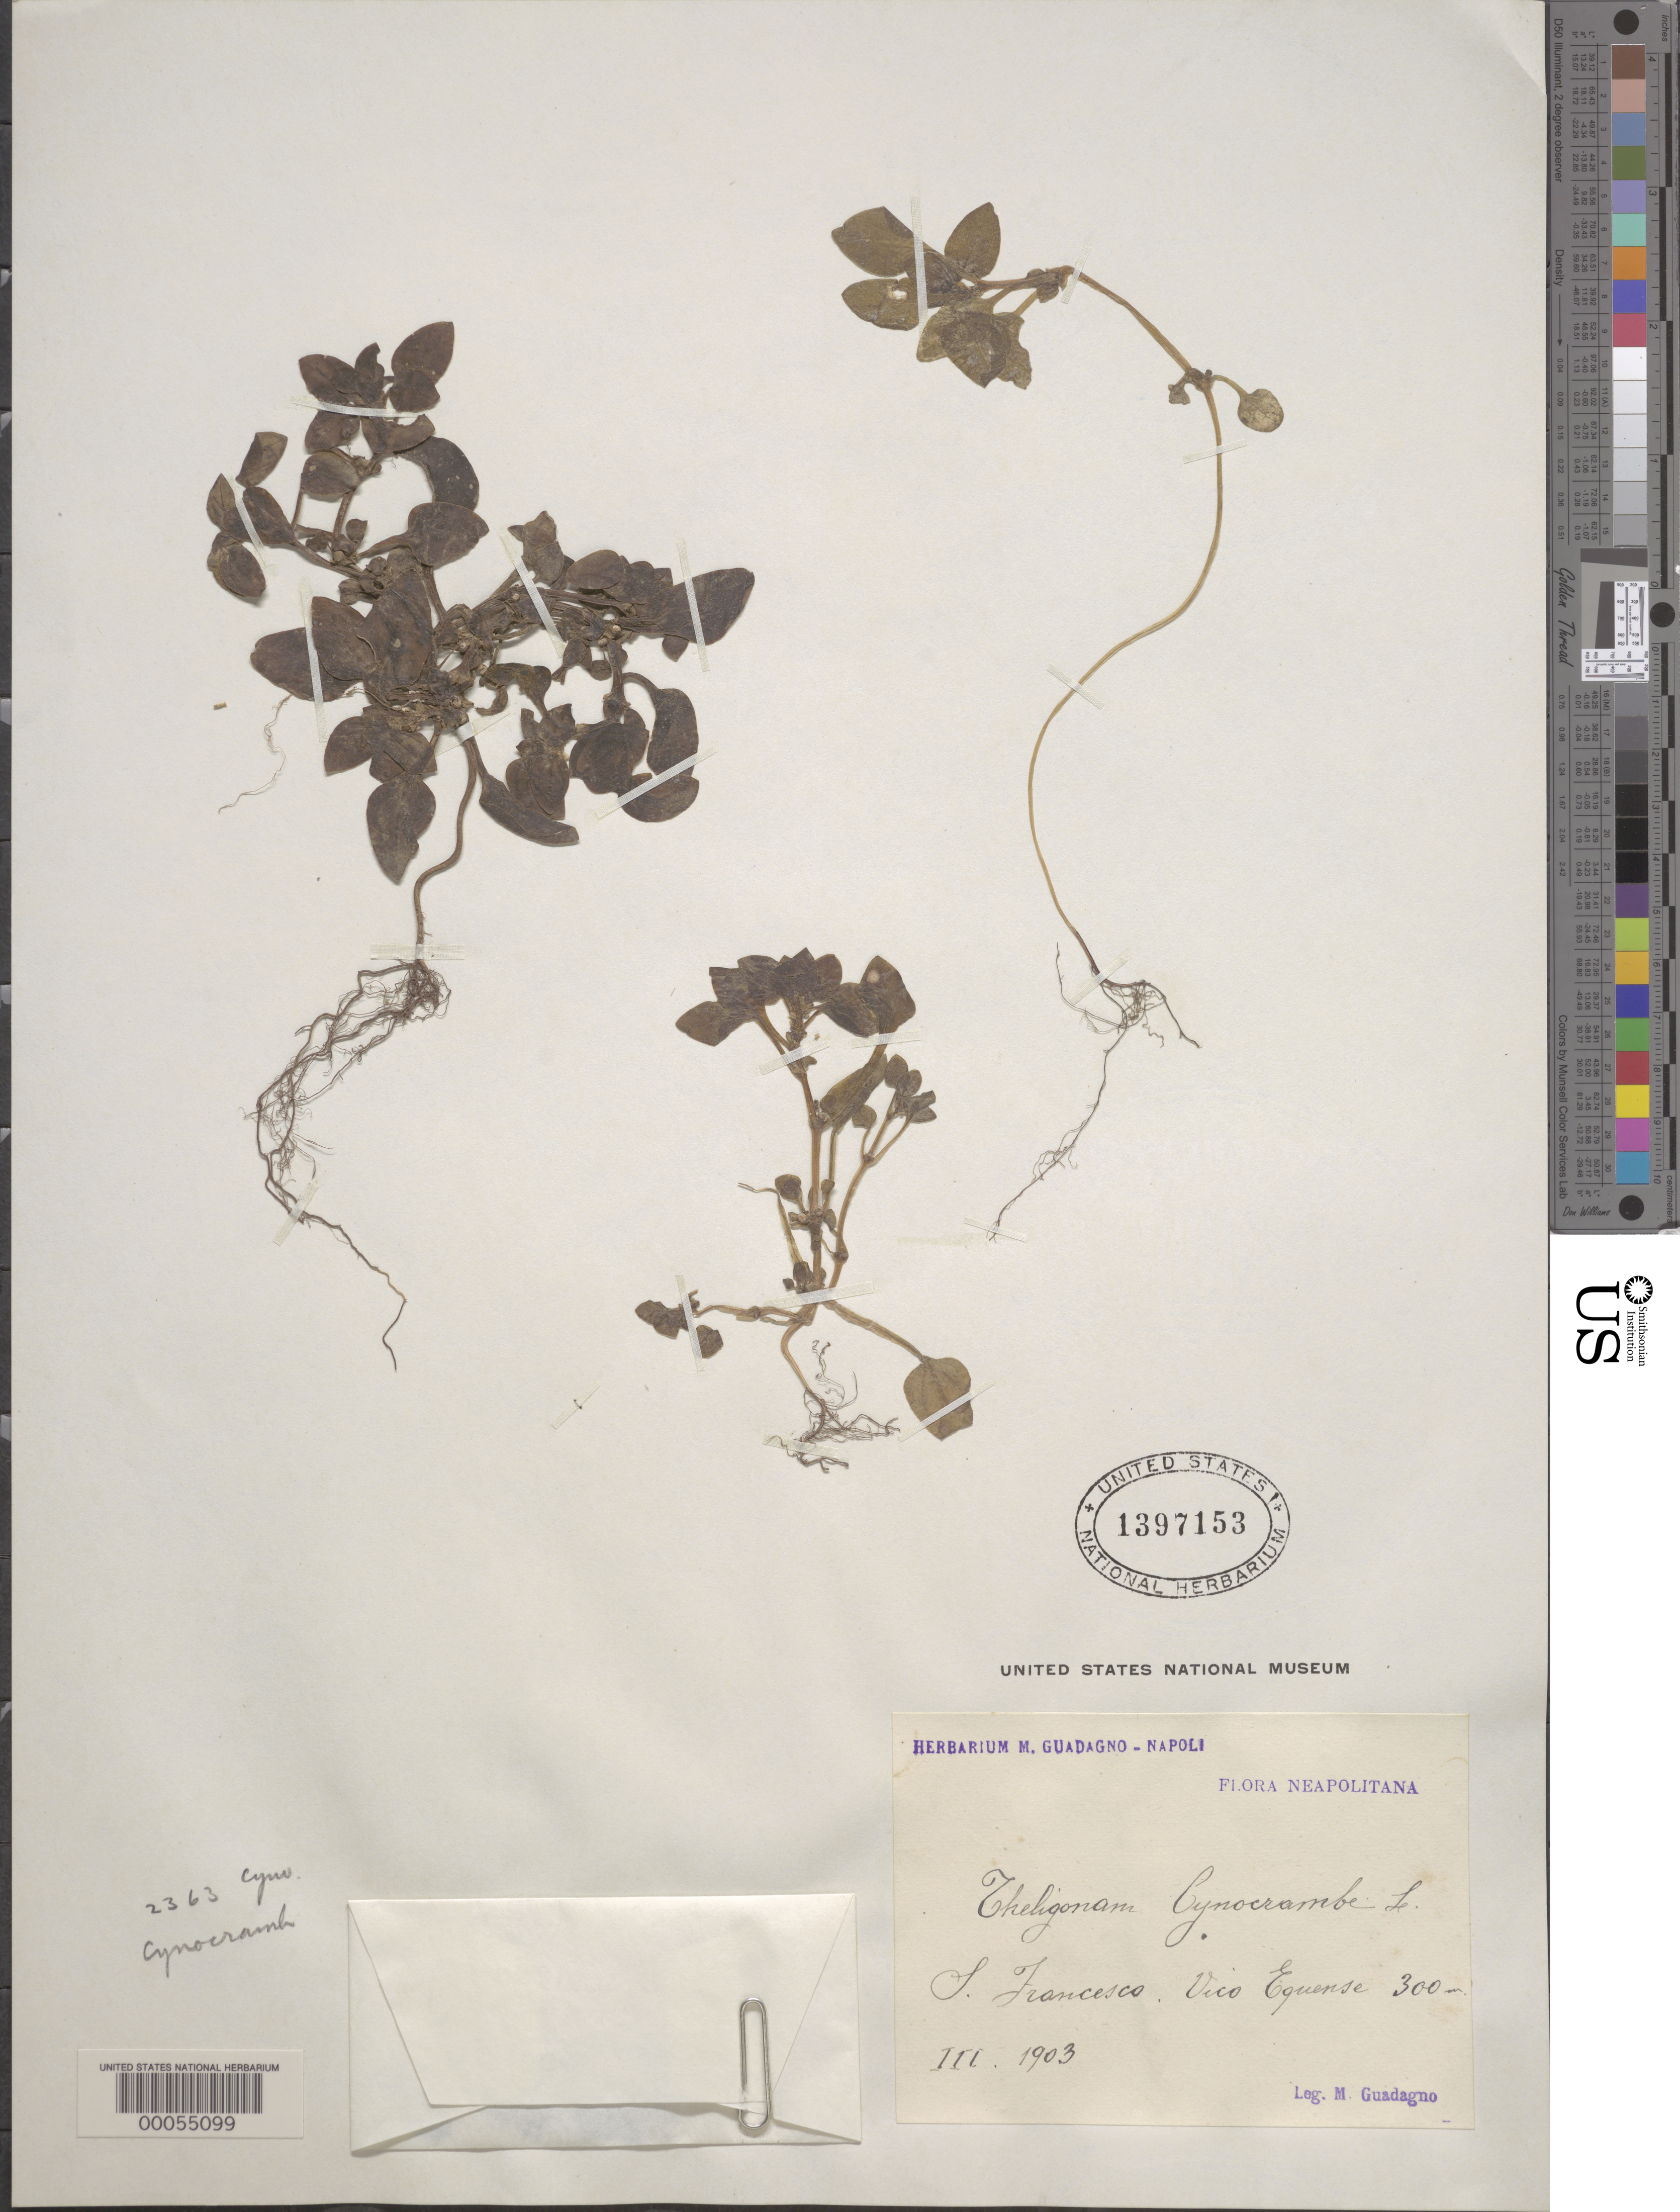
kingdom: Plantae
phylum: Tracheophyta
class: Magnoliopsida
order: Gentianales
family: Rubiaceae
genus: Theligonum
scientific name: Theligonum cynocrambe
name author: L.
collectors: M. Guadagno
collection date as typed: Mar 1903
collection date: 1903-03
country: Italy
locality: S. francesco, vico equense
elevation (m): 300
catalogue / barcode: US 1397153